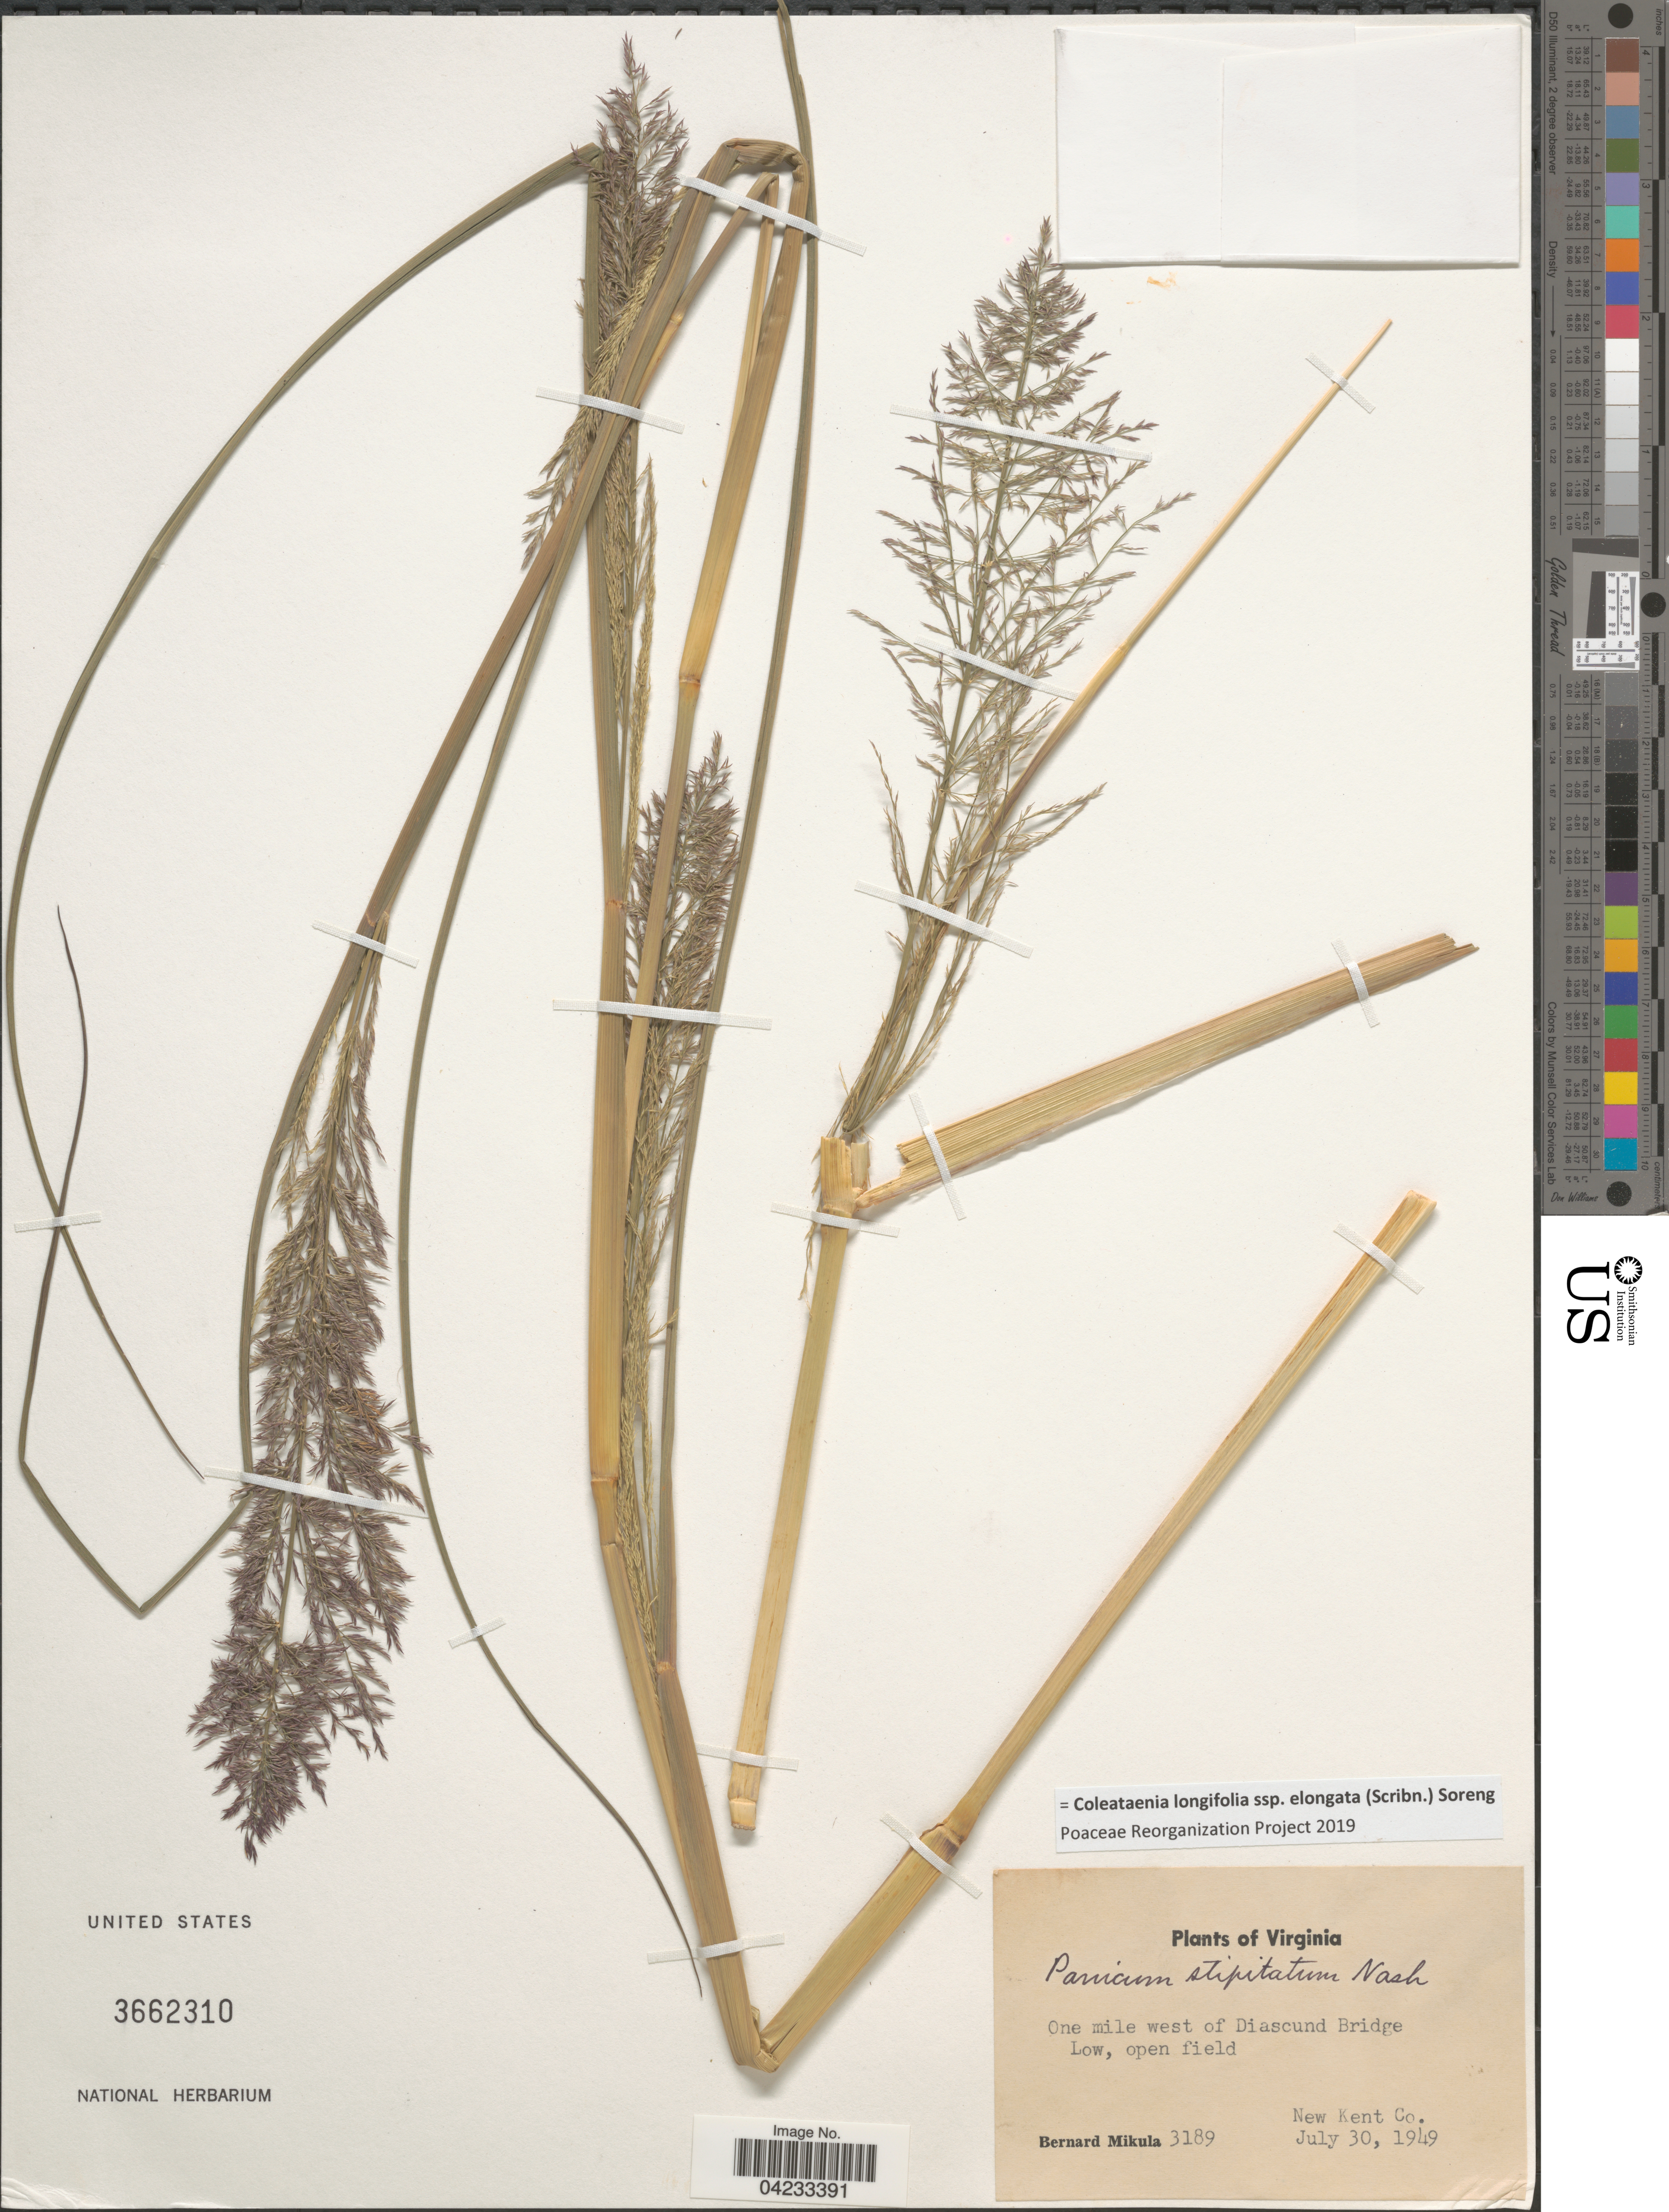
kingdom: Plantae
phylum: Tracheophyta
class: Liliopsida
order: Poales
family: Poaceae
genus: Coleataenia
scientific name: Coleataenia longifolia subsp. elongata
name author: (Scribn.) Soreng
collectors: B. Mikula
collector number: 3189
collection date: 1949-07-30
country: United States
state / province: Virginia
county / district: New Kent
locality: One mile west of Diascund Bridge. New Kent Co.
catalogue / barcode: US 3662310